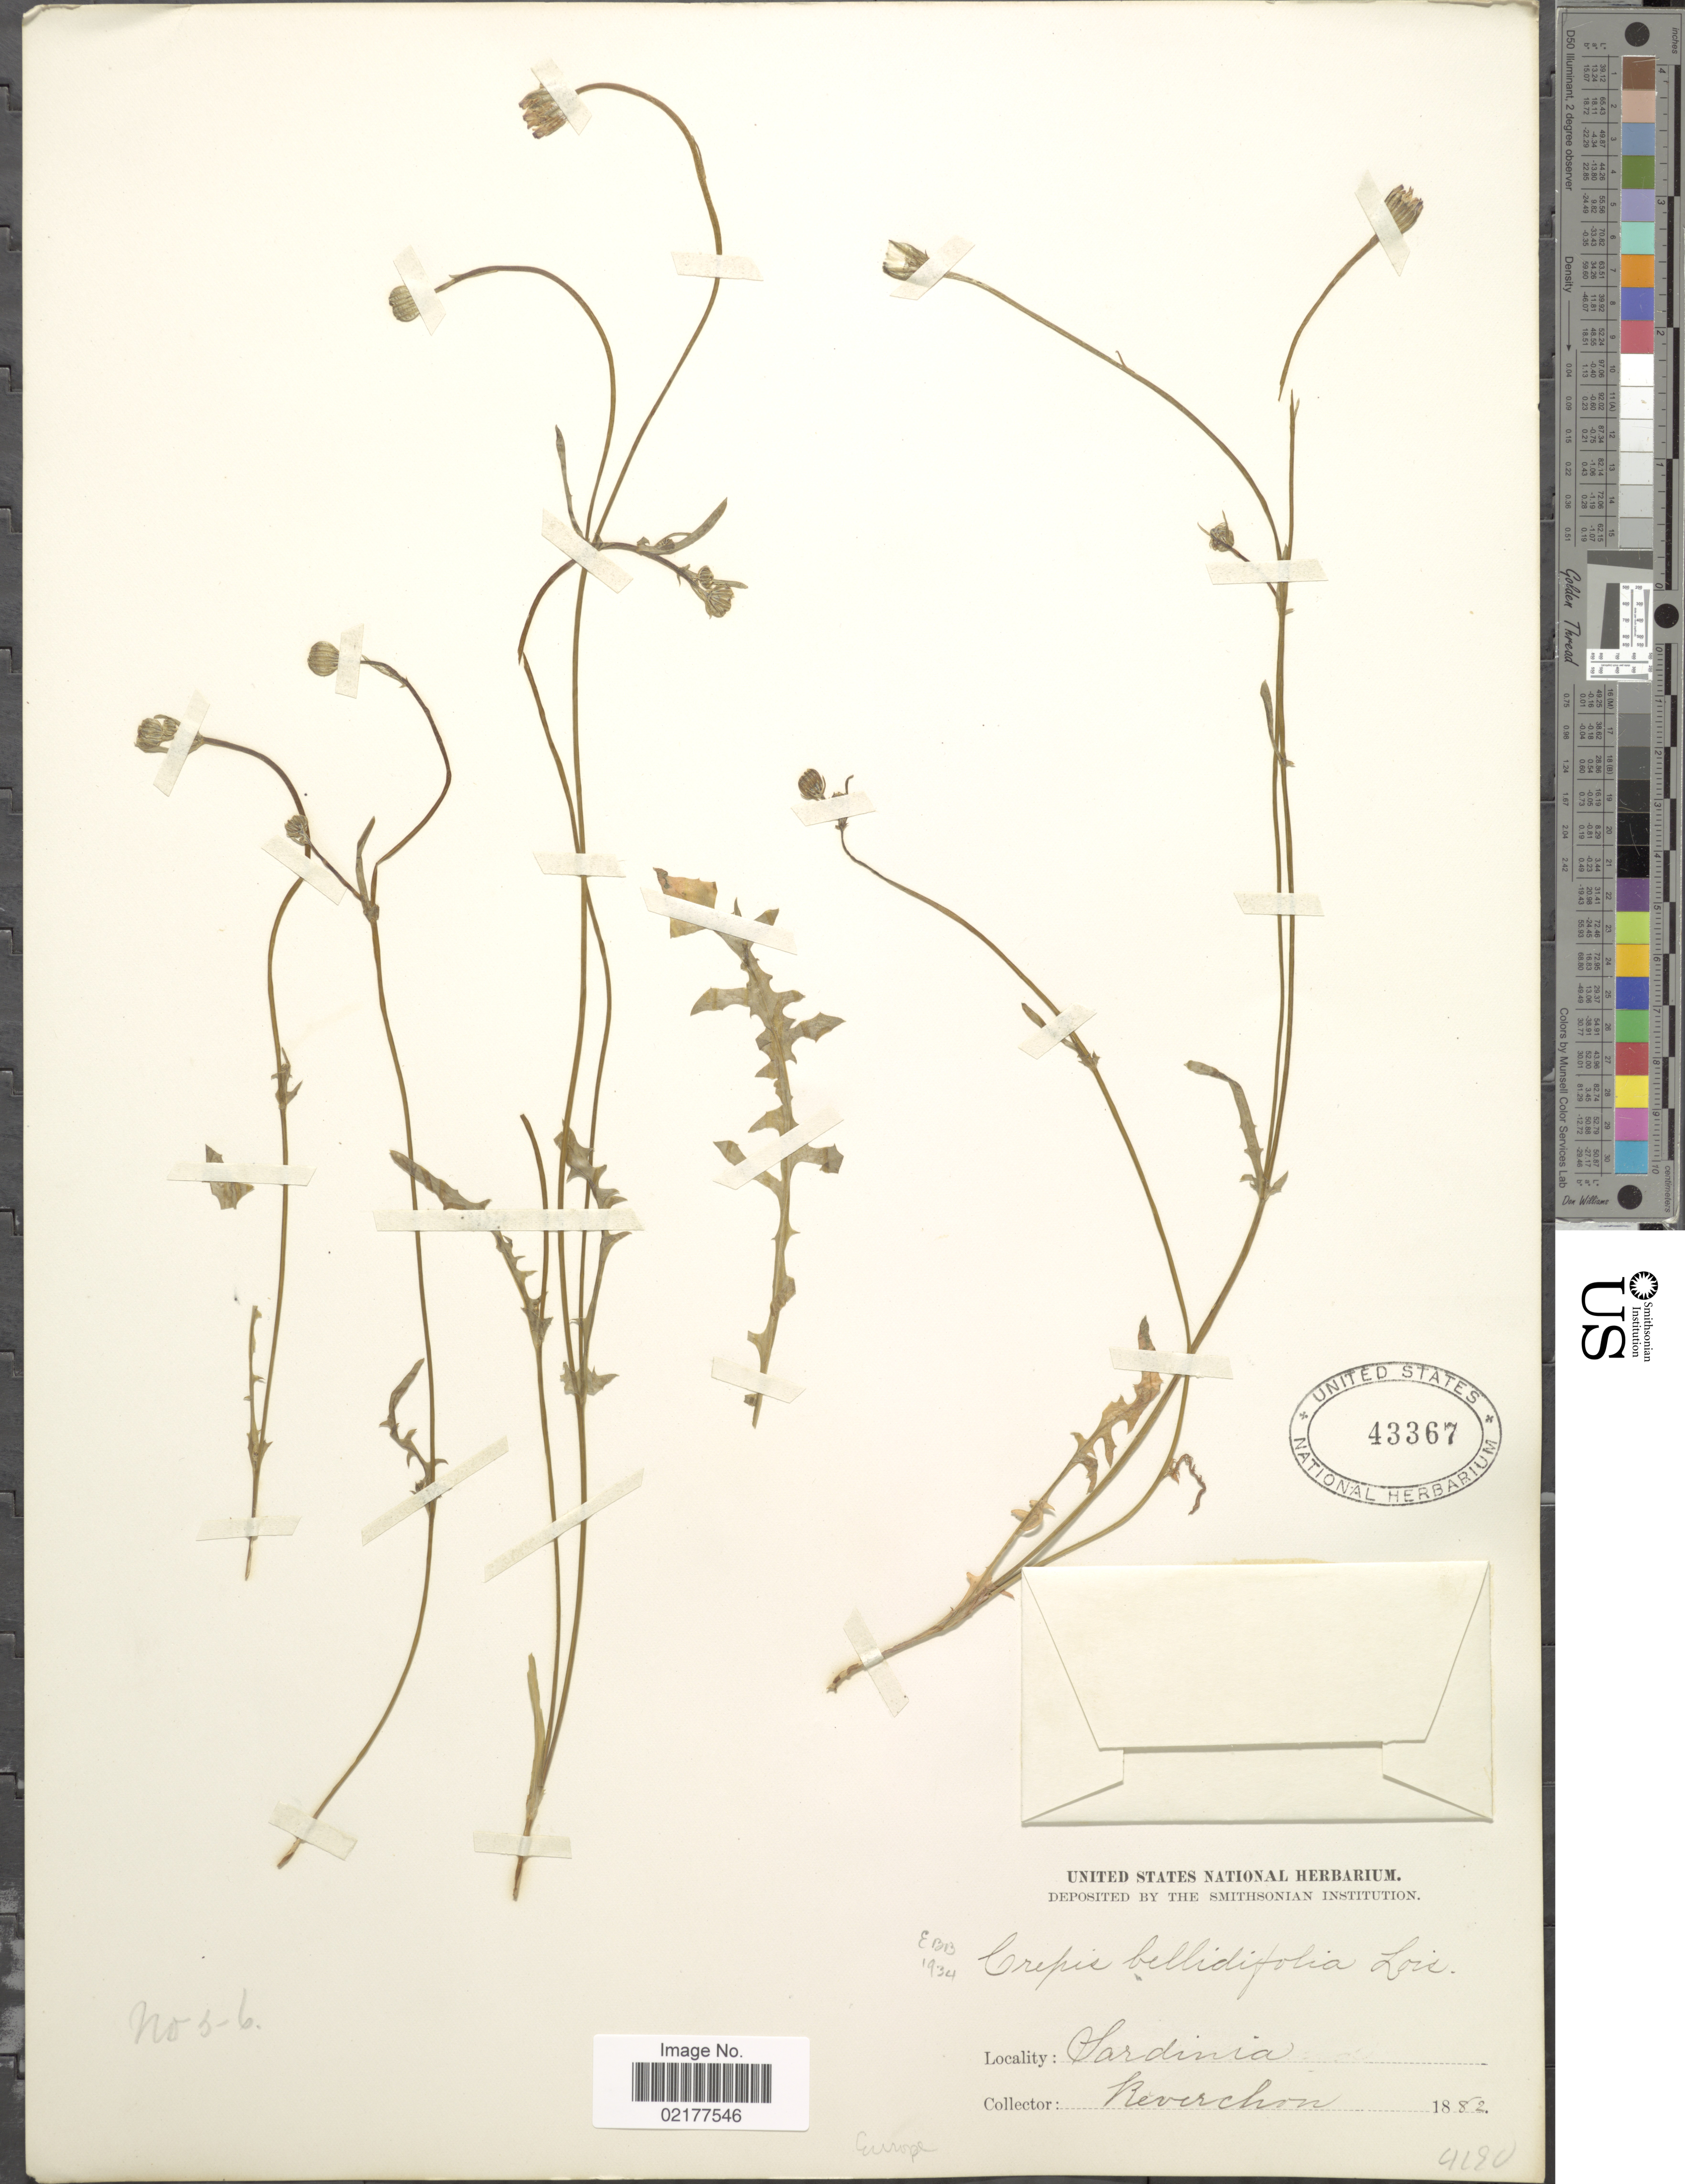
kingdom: Plantae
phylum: Tracheophyta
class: Magnoliopsida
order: Asterales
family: Asteraceae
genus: Crepis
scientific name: Crepis bellidifolia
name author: Loisel.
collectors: -. Reverchon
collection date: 1882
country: Italy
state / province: Sardegna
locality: Sardinia. Europe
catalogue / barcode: US 43367